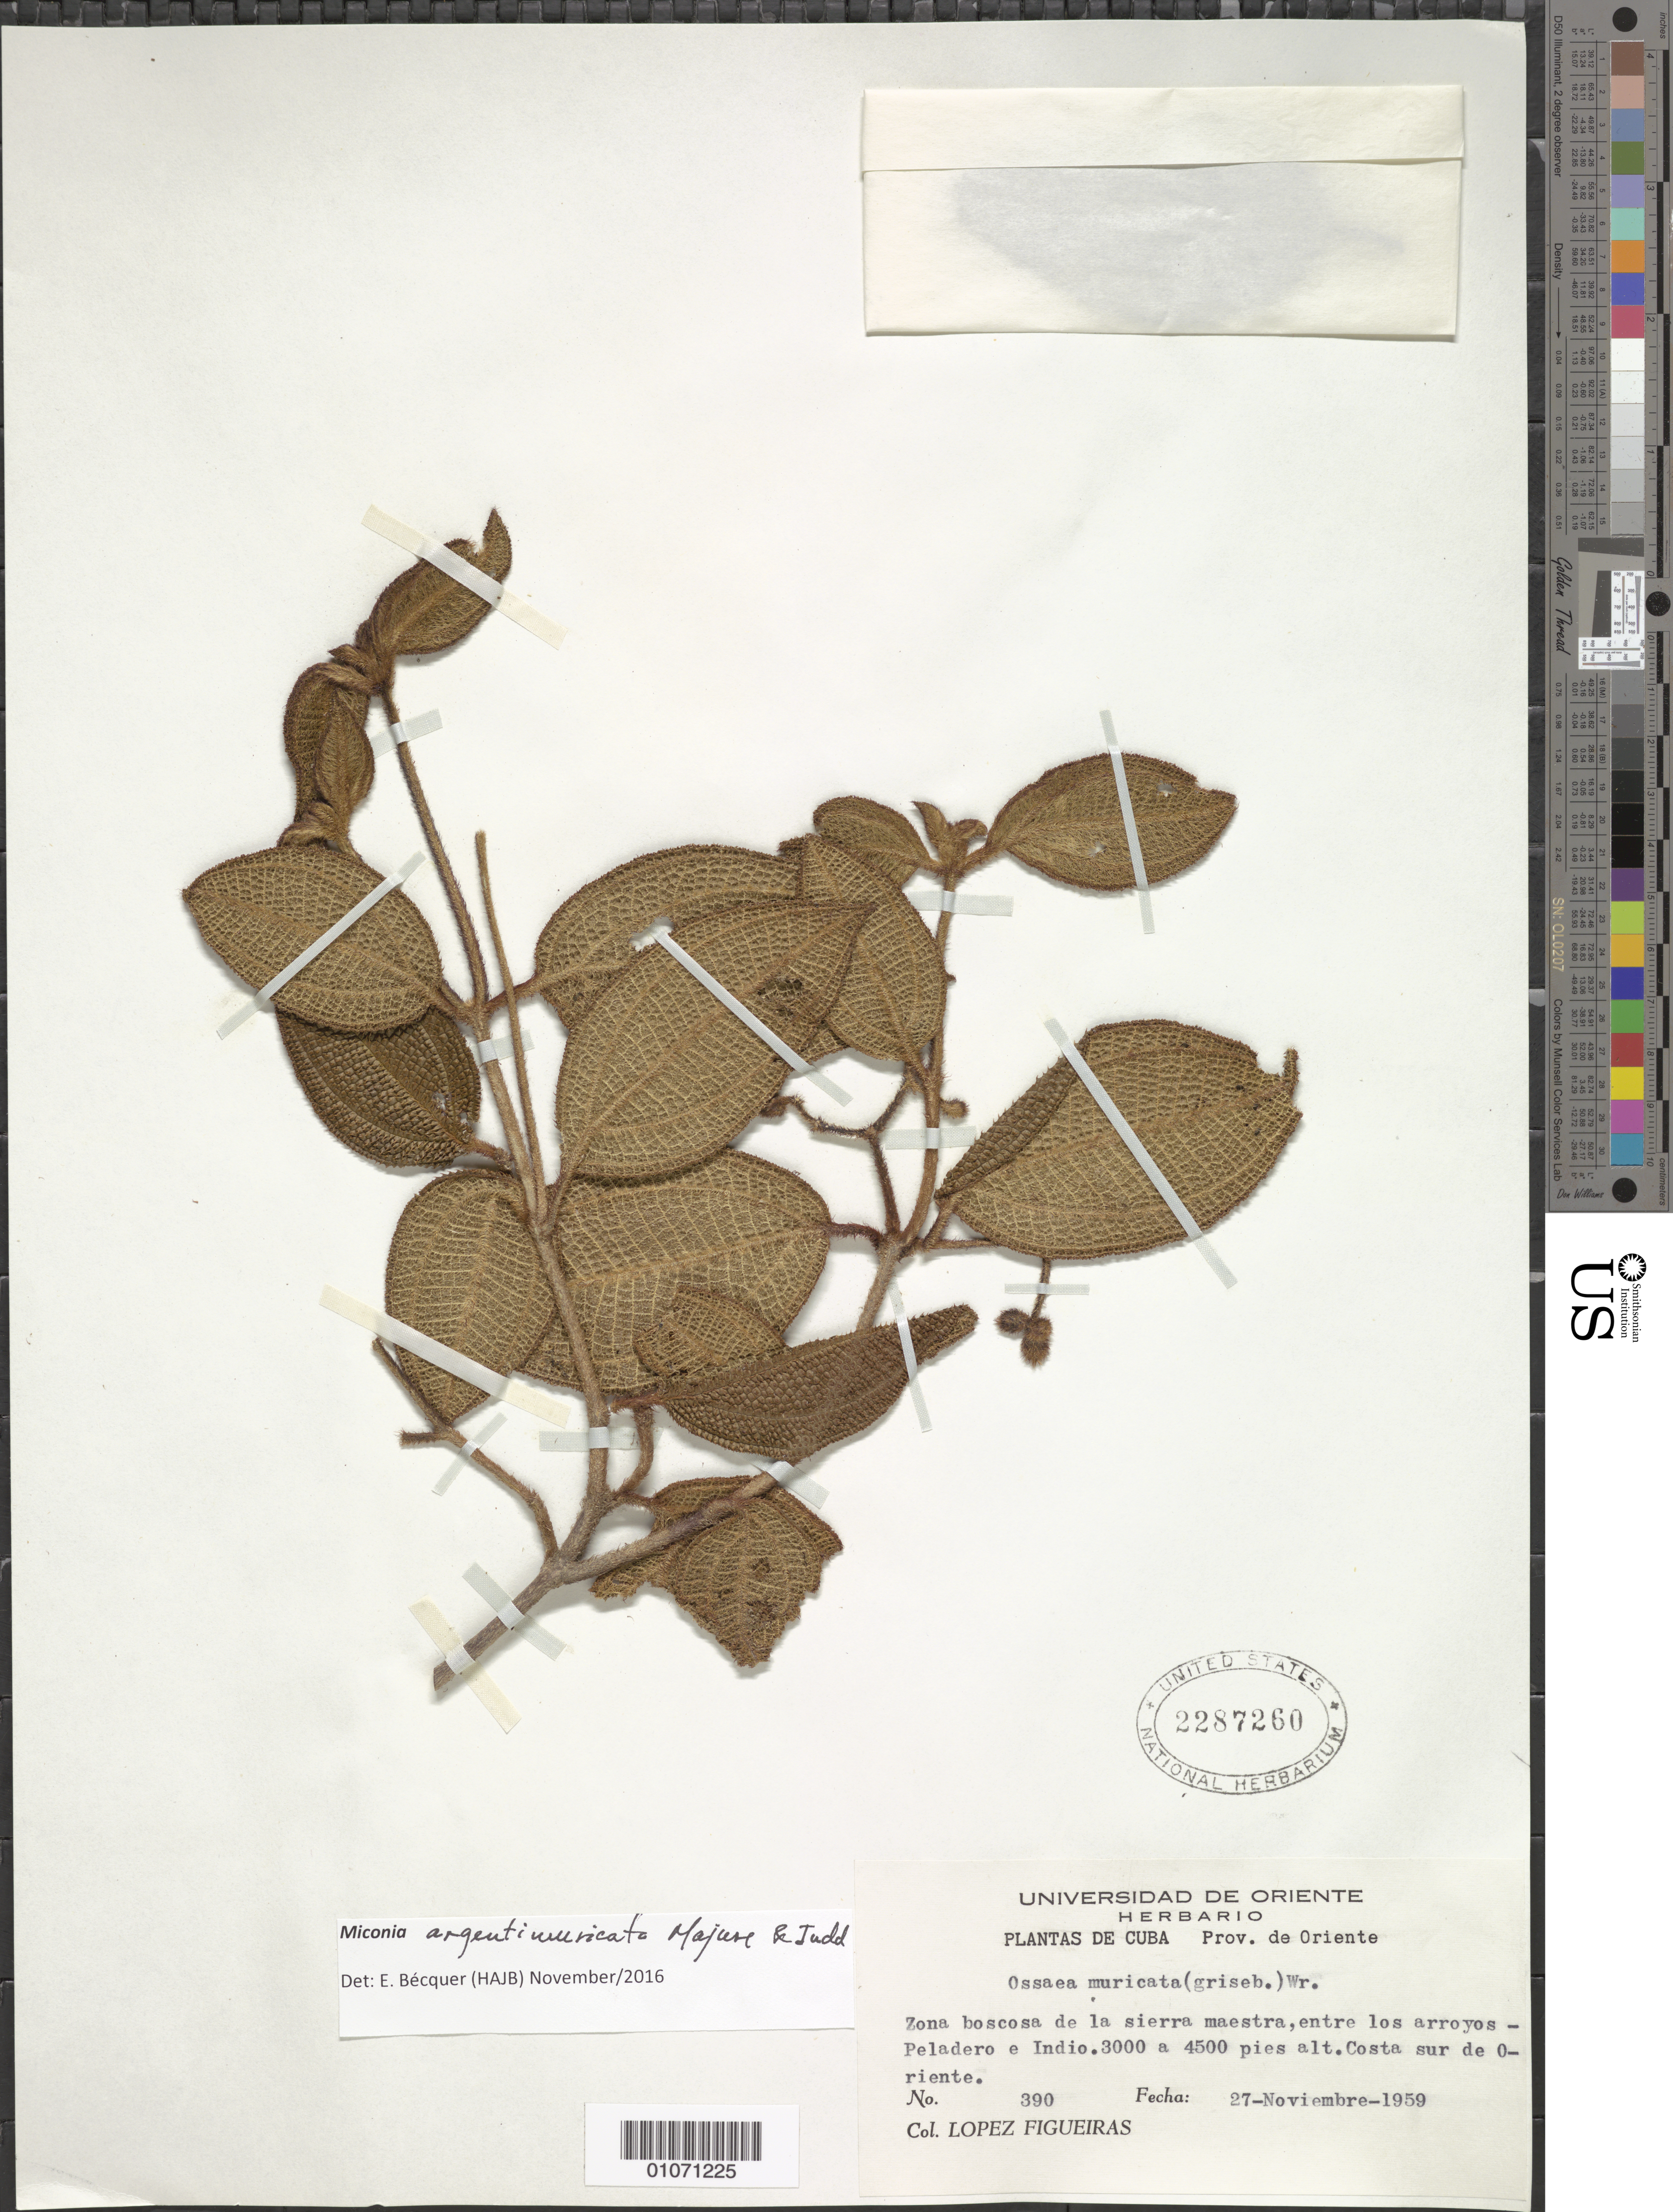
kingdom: Plantae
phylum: Tracheophyta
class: Magnoliopsida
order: Myrtales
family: Melastomataceae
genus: Miconia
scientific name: Miconia argentimuricata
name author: Majure & Judd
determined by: Bécquer Granados, E. R.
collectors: M. López Figueiras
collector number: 390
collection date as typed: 27 Nov 1959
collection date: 1959-11-27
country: Cuba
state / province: Oriente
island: Cuba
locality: Sierra Maestra, entre los Arroyos Peladero e Indio Costa sur de Oriente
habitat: Zona boscosa de la sierra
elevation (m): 914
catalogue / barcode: US 2287260